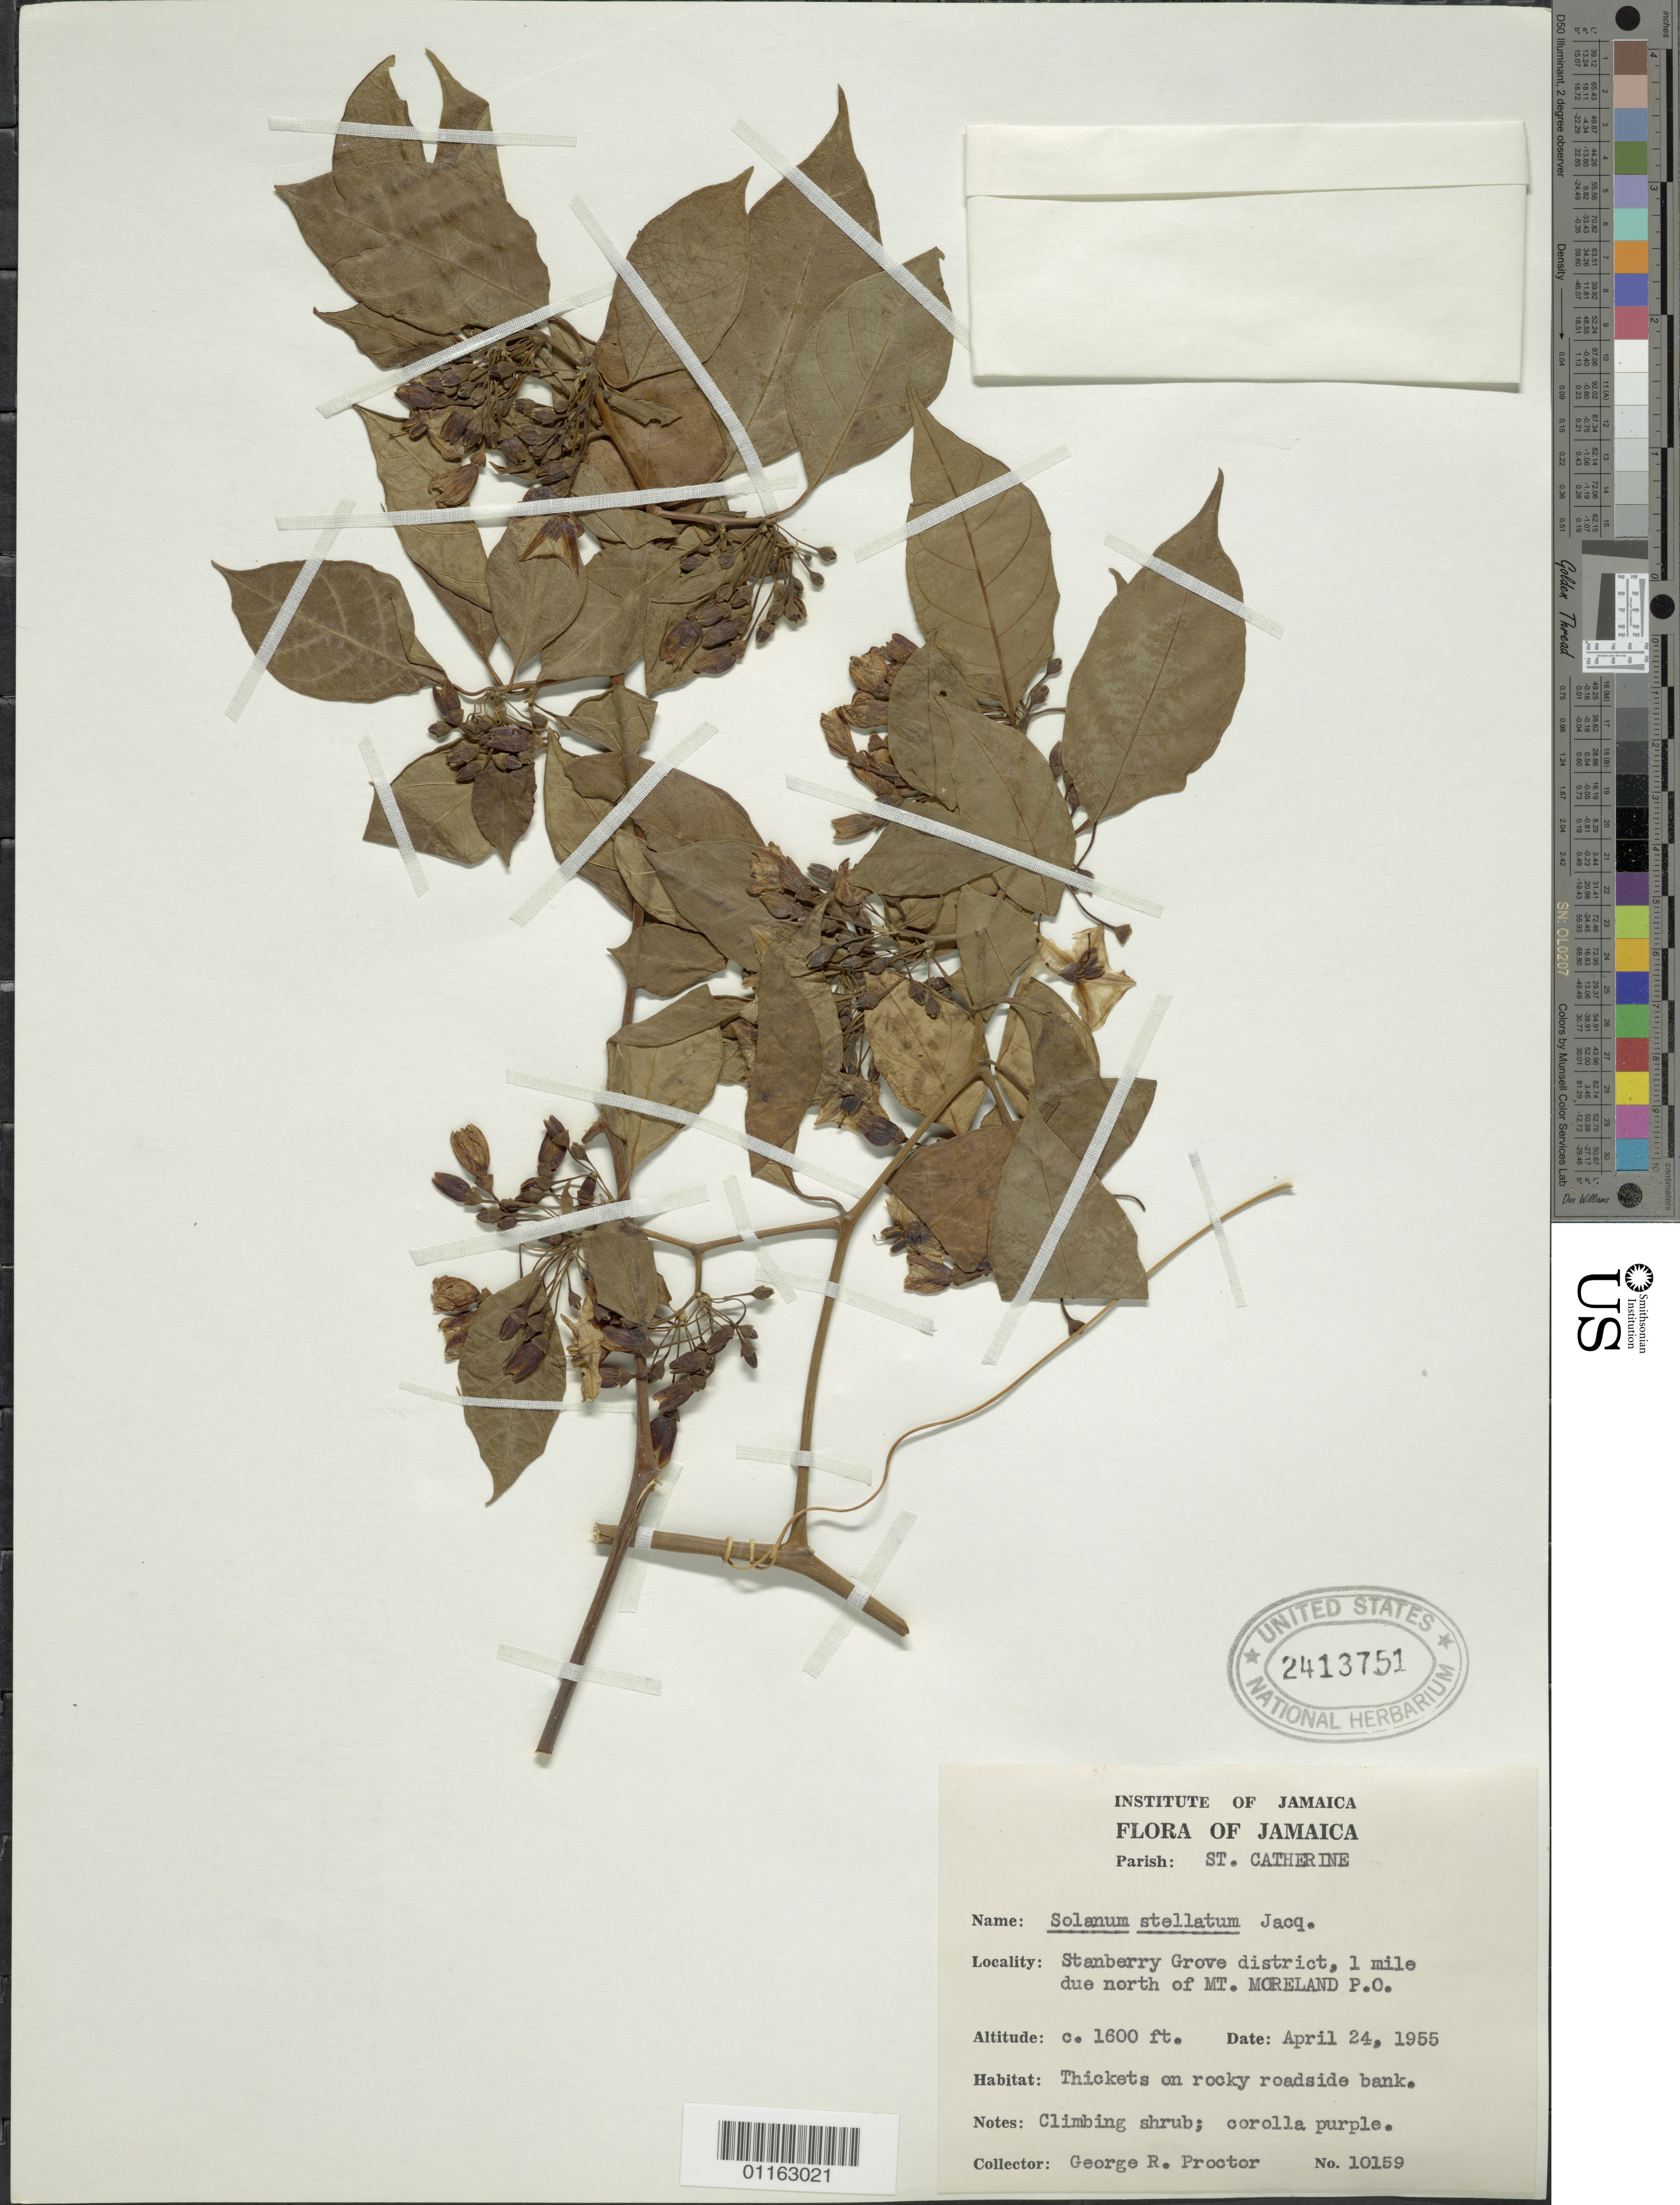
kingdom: Plantae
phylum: Tracheophyta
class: Magnoliopsida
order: Solanales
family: Solanaceae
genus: Solanum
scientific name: Solanum stellatum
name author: Jacq.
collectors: G. R. Proctor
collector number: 10159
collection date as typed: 24 Apr 1955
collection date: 1955-04-24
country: Jamaica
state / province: Saint Catherine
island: Jamaica I.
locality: Stanberry Grove district, 1 mi. N of Mt. Moreland P.O.; thickets on rocky roadside bank.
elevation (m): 488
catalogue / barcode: US 2413751